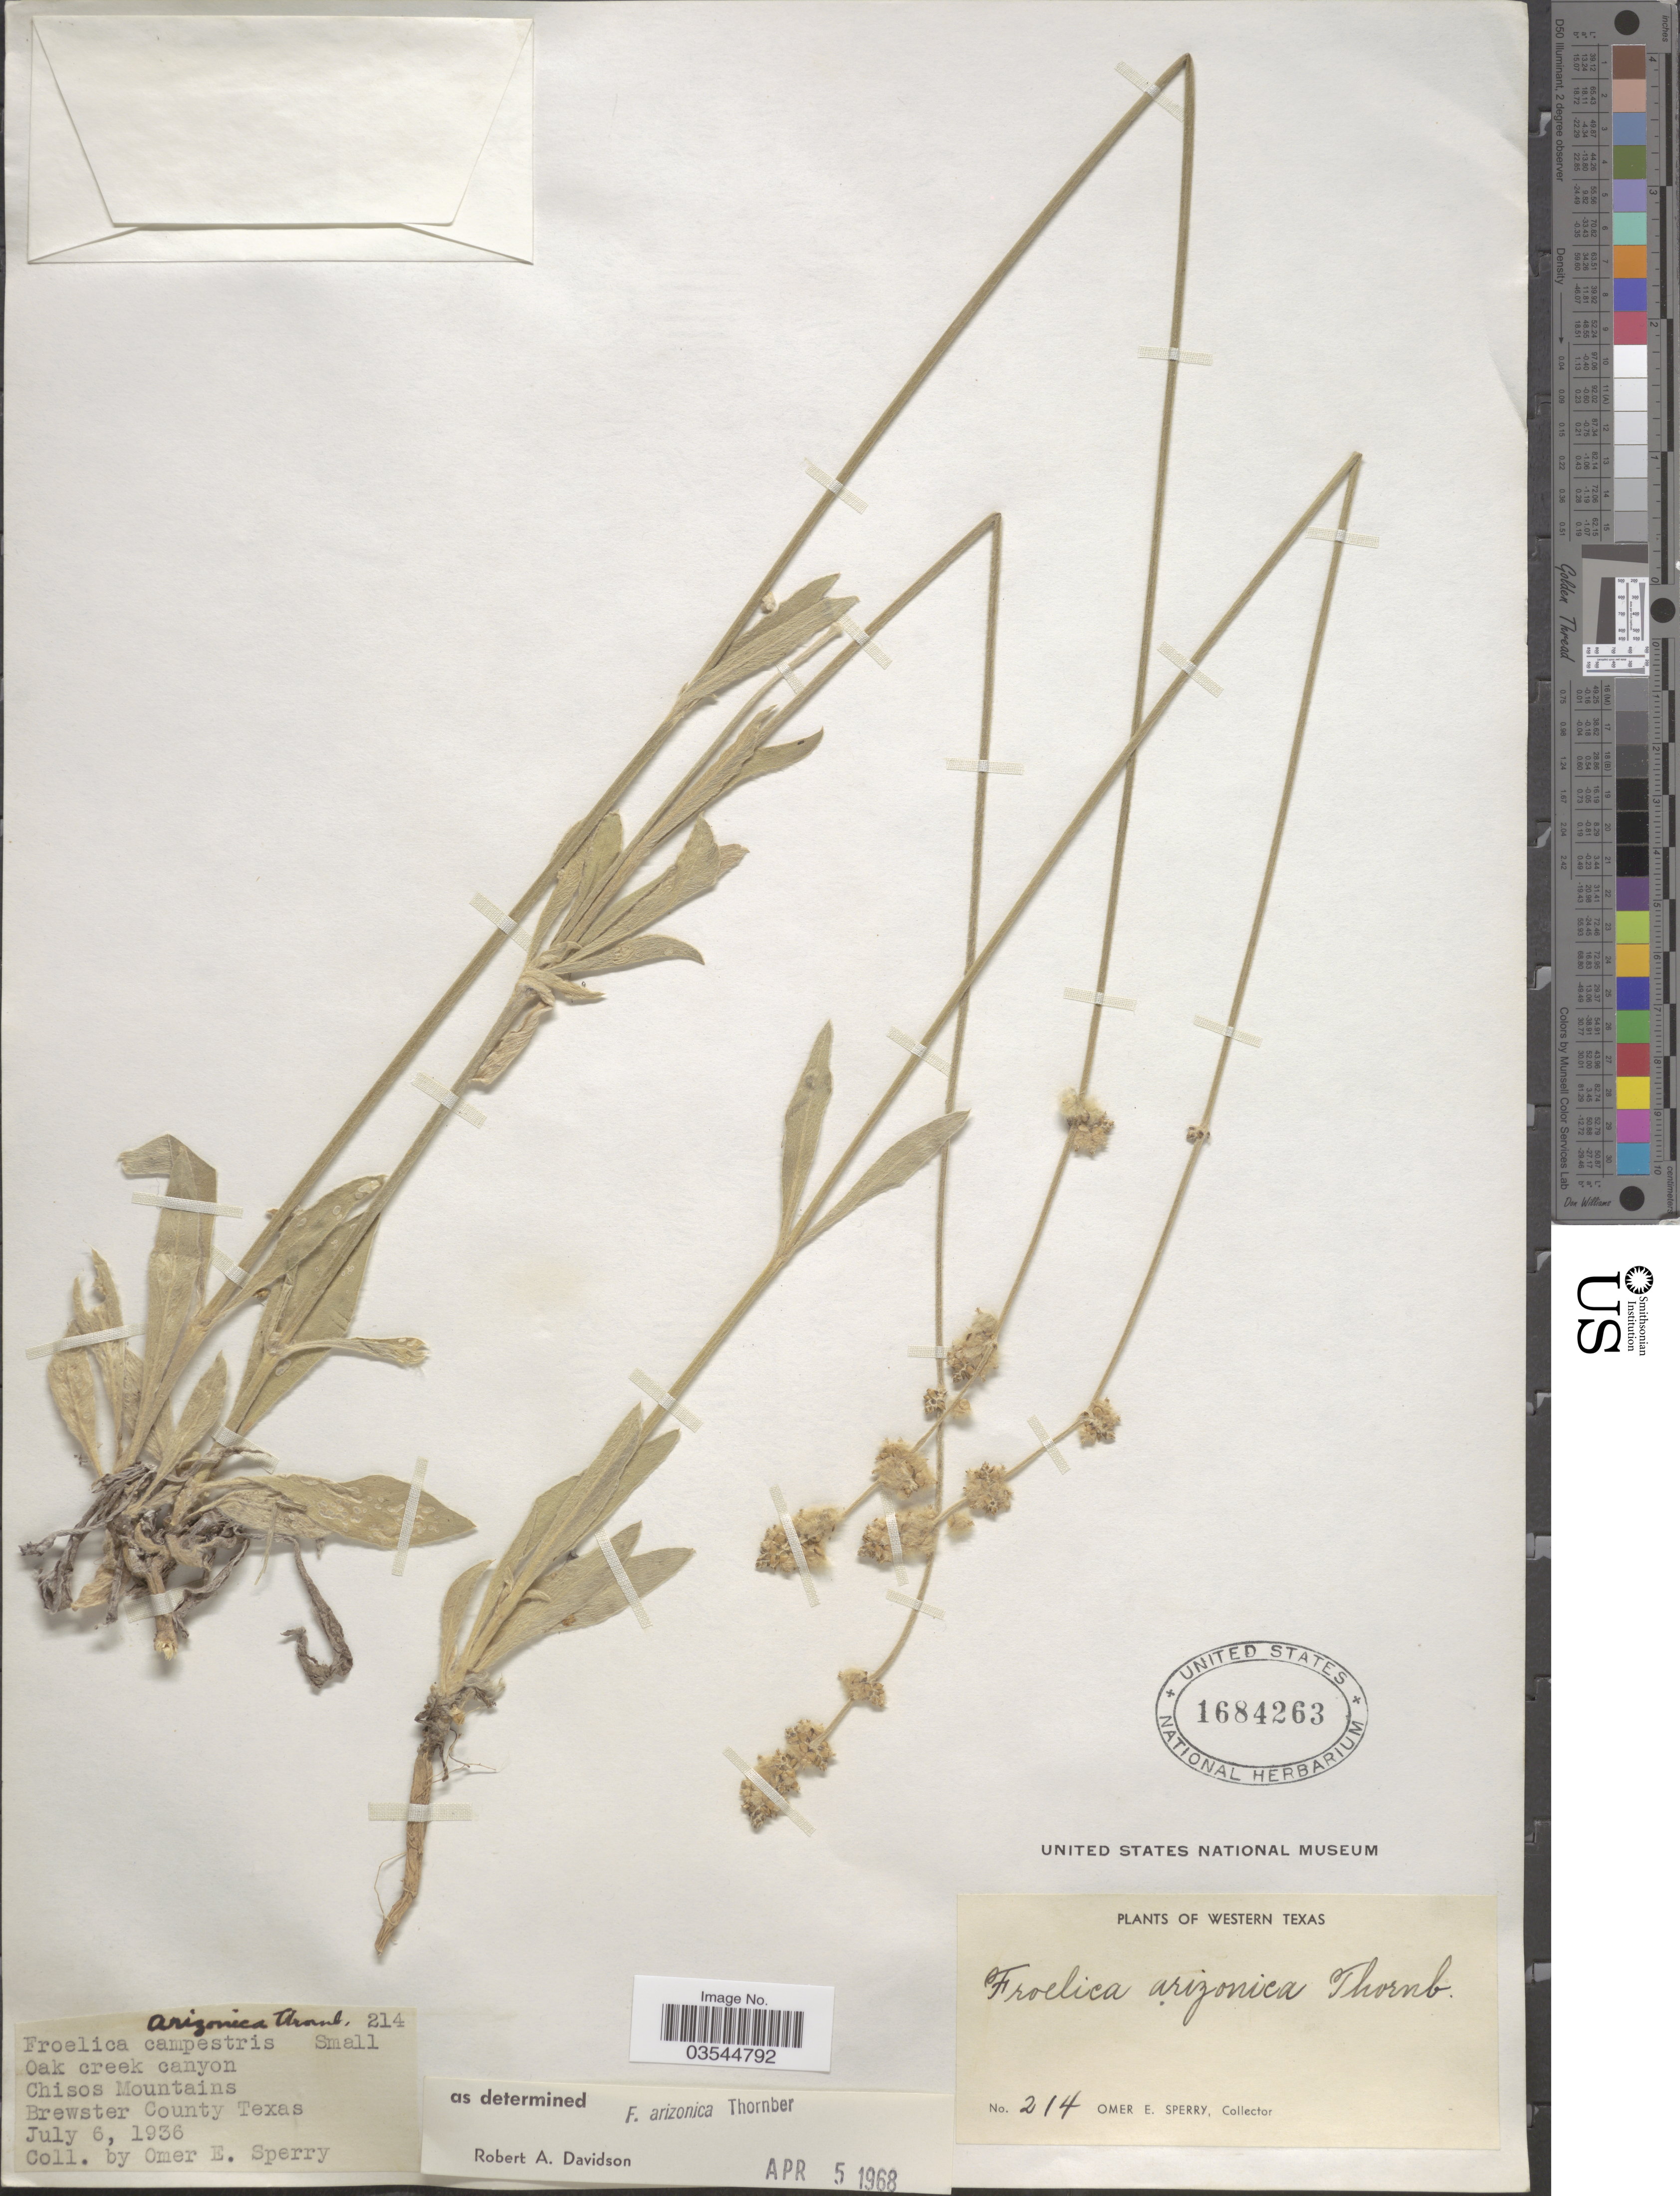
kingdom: Plantae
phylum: Tracheophyta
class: Magnoliopsida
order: Caryophyllales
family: Amaranthaceae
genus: Froelichia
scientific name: Froelichia arizonica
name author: Thornber ex Standl.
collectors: O. E. Sperry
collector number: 214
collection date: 1936-07-06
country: United States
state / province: Texas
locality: Small Oak creek canyon. Chisos Mountains, Brewster County. Western Texas.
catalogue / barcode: US 1684263